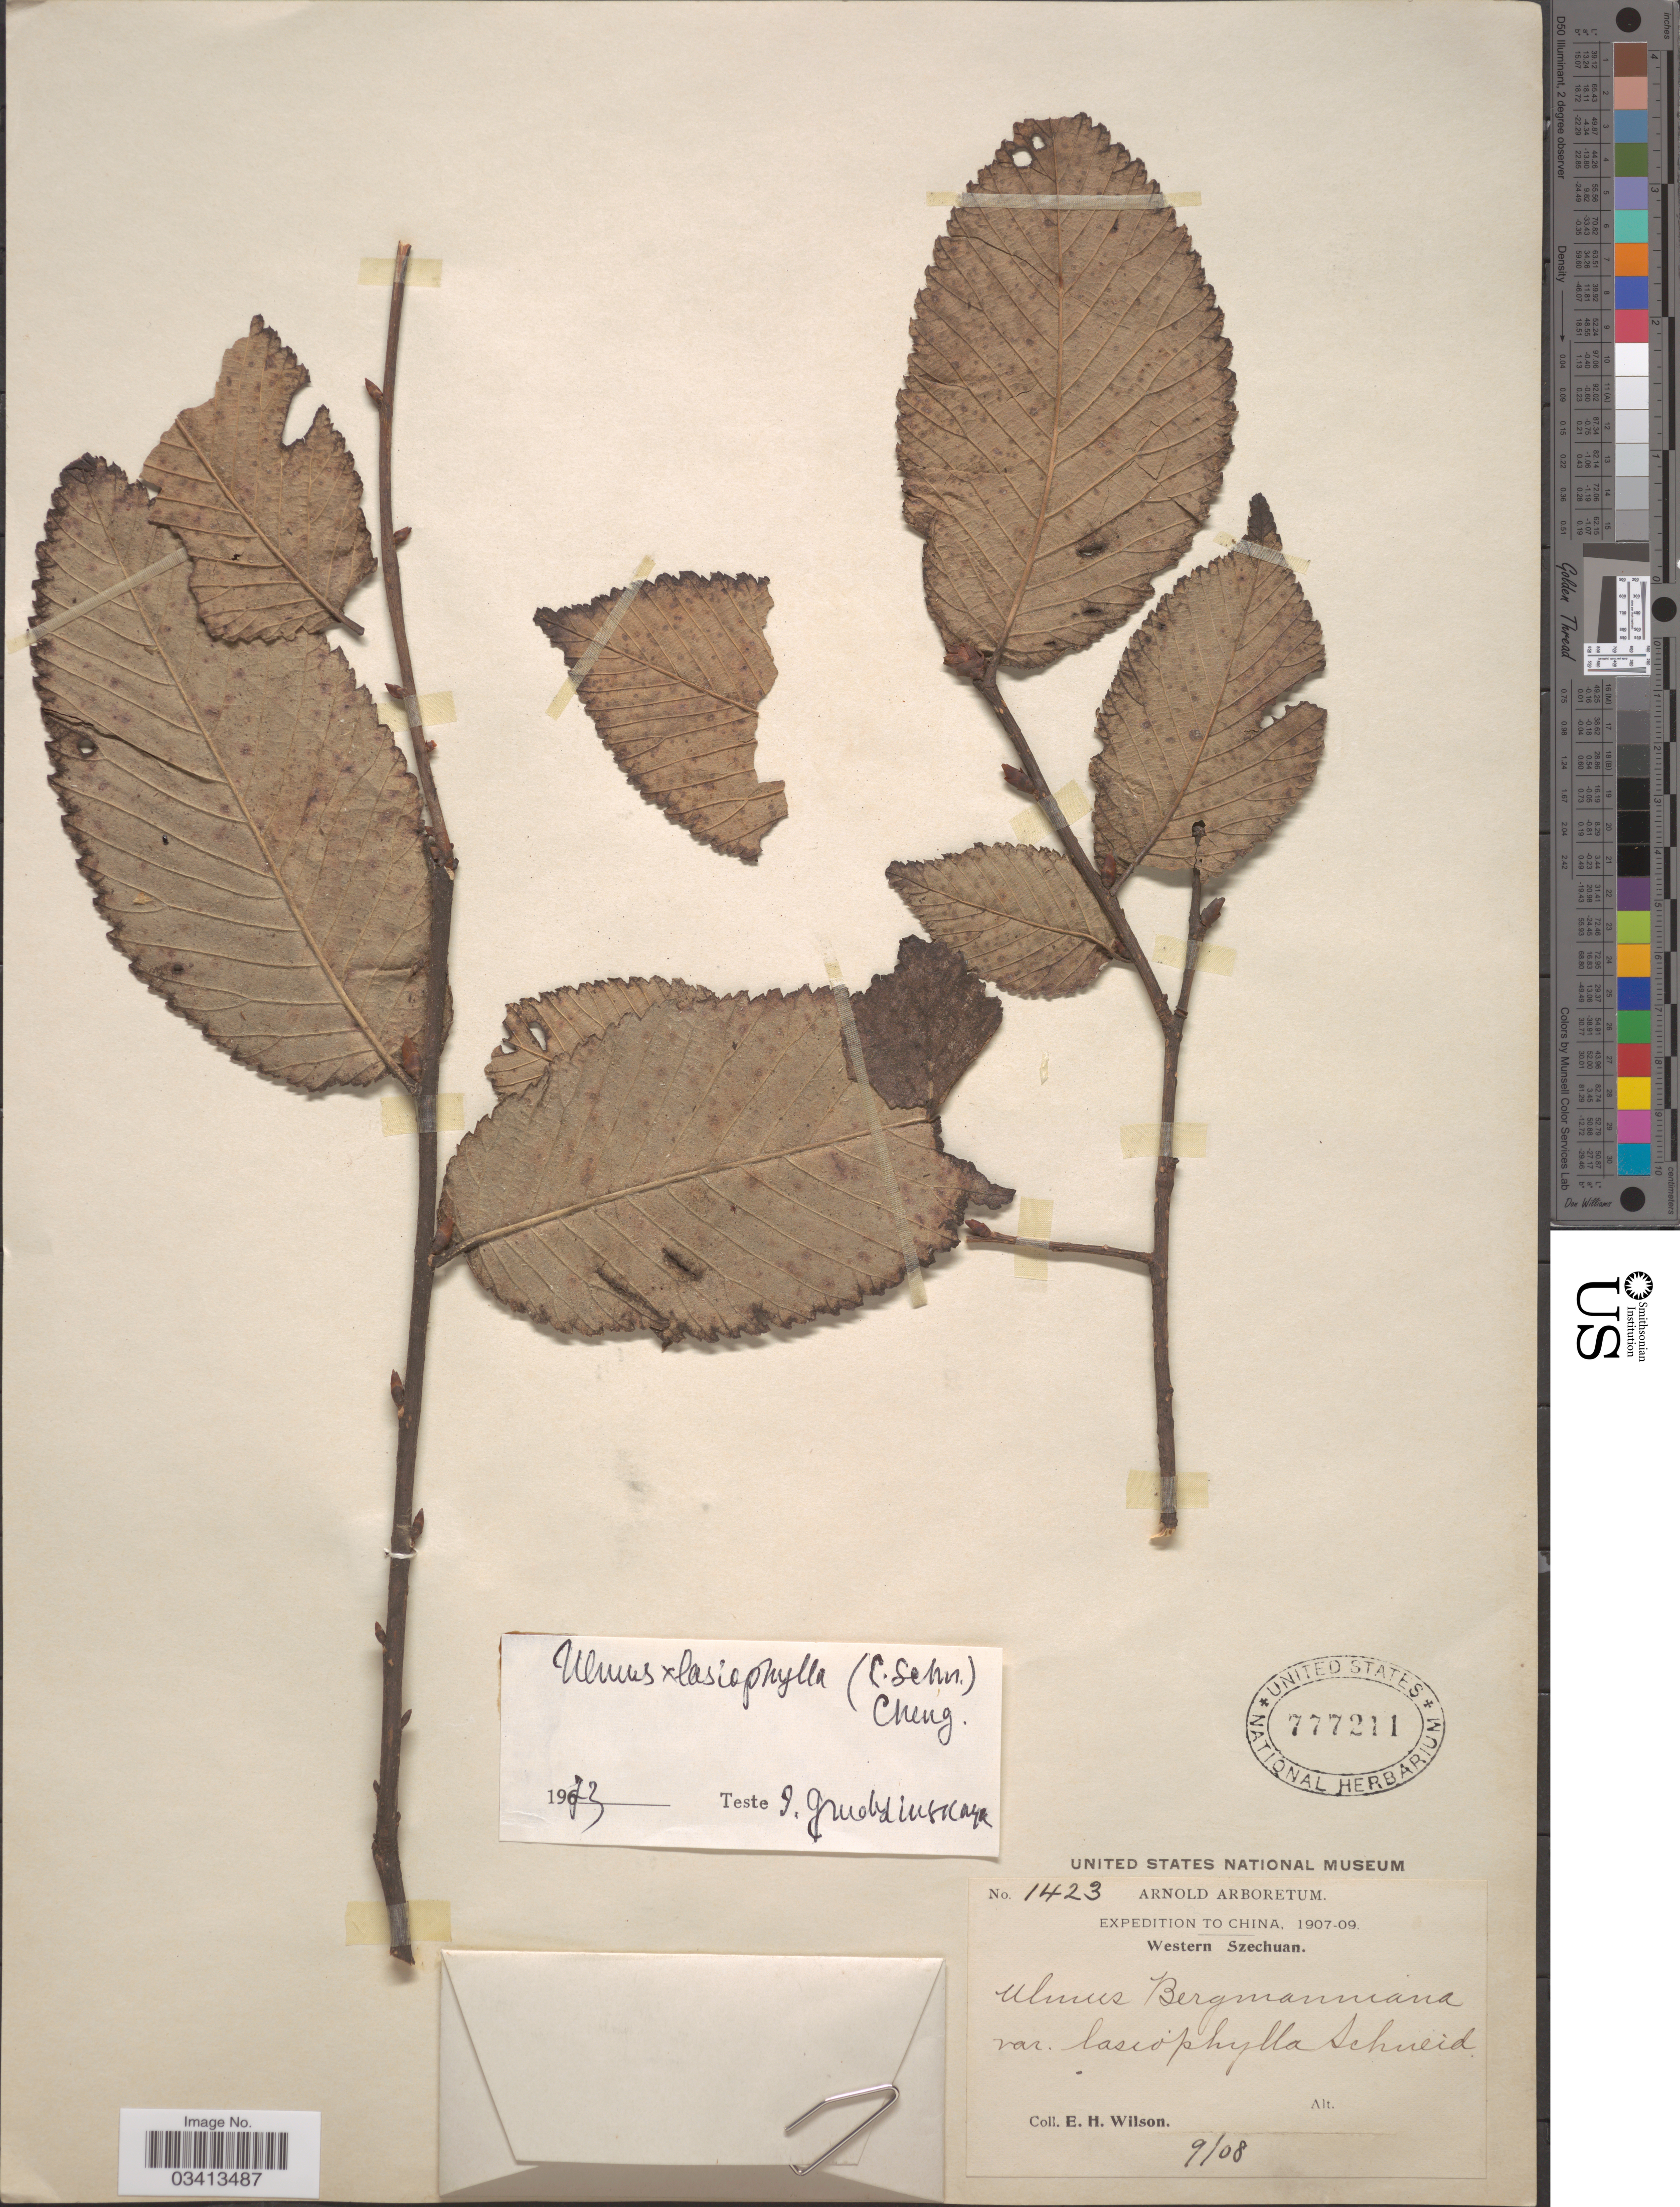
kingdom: Plantae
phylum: Tracheophyta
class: Magnoliopsida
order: Rosales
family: Ulmaceae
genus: Ulmus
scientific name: Ulmus lasiophylla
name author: (C.K. Schneid.) W.C. Cheng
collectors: E. Wilson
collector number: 1423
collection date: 1908-09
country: China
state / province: Sichuan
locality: Western Szechuan.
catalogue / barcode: US 777211